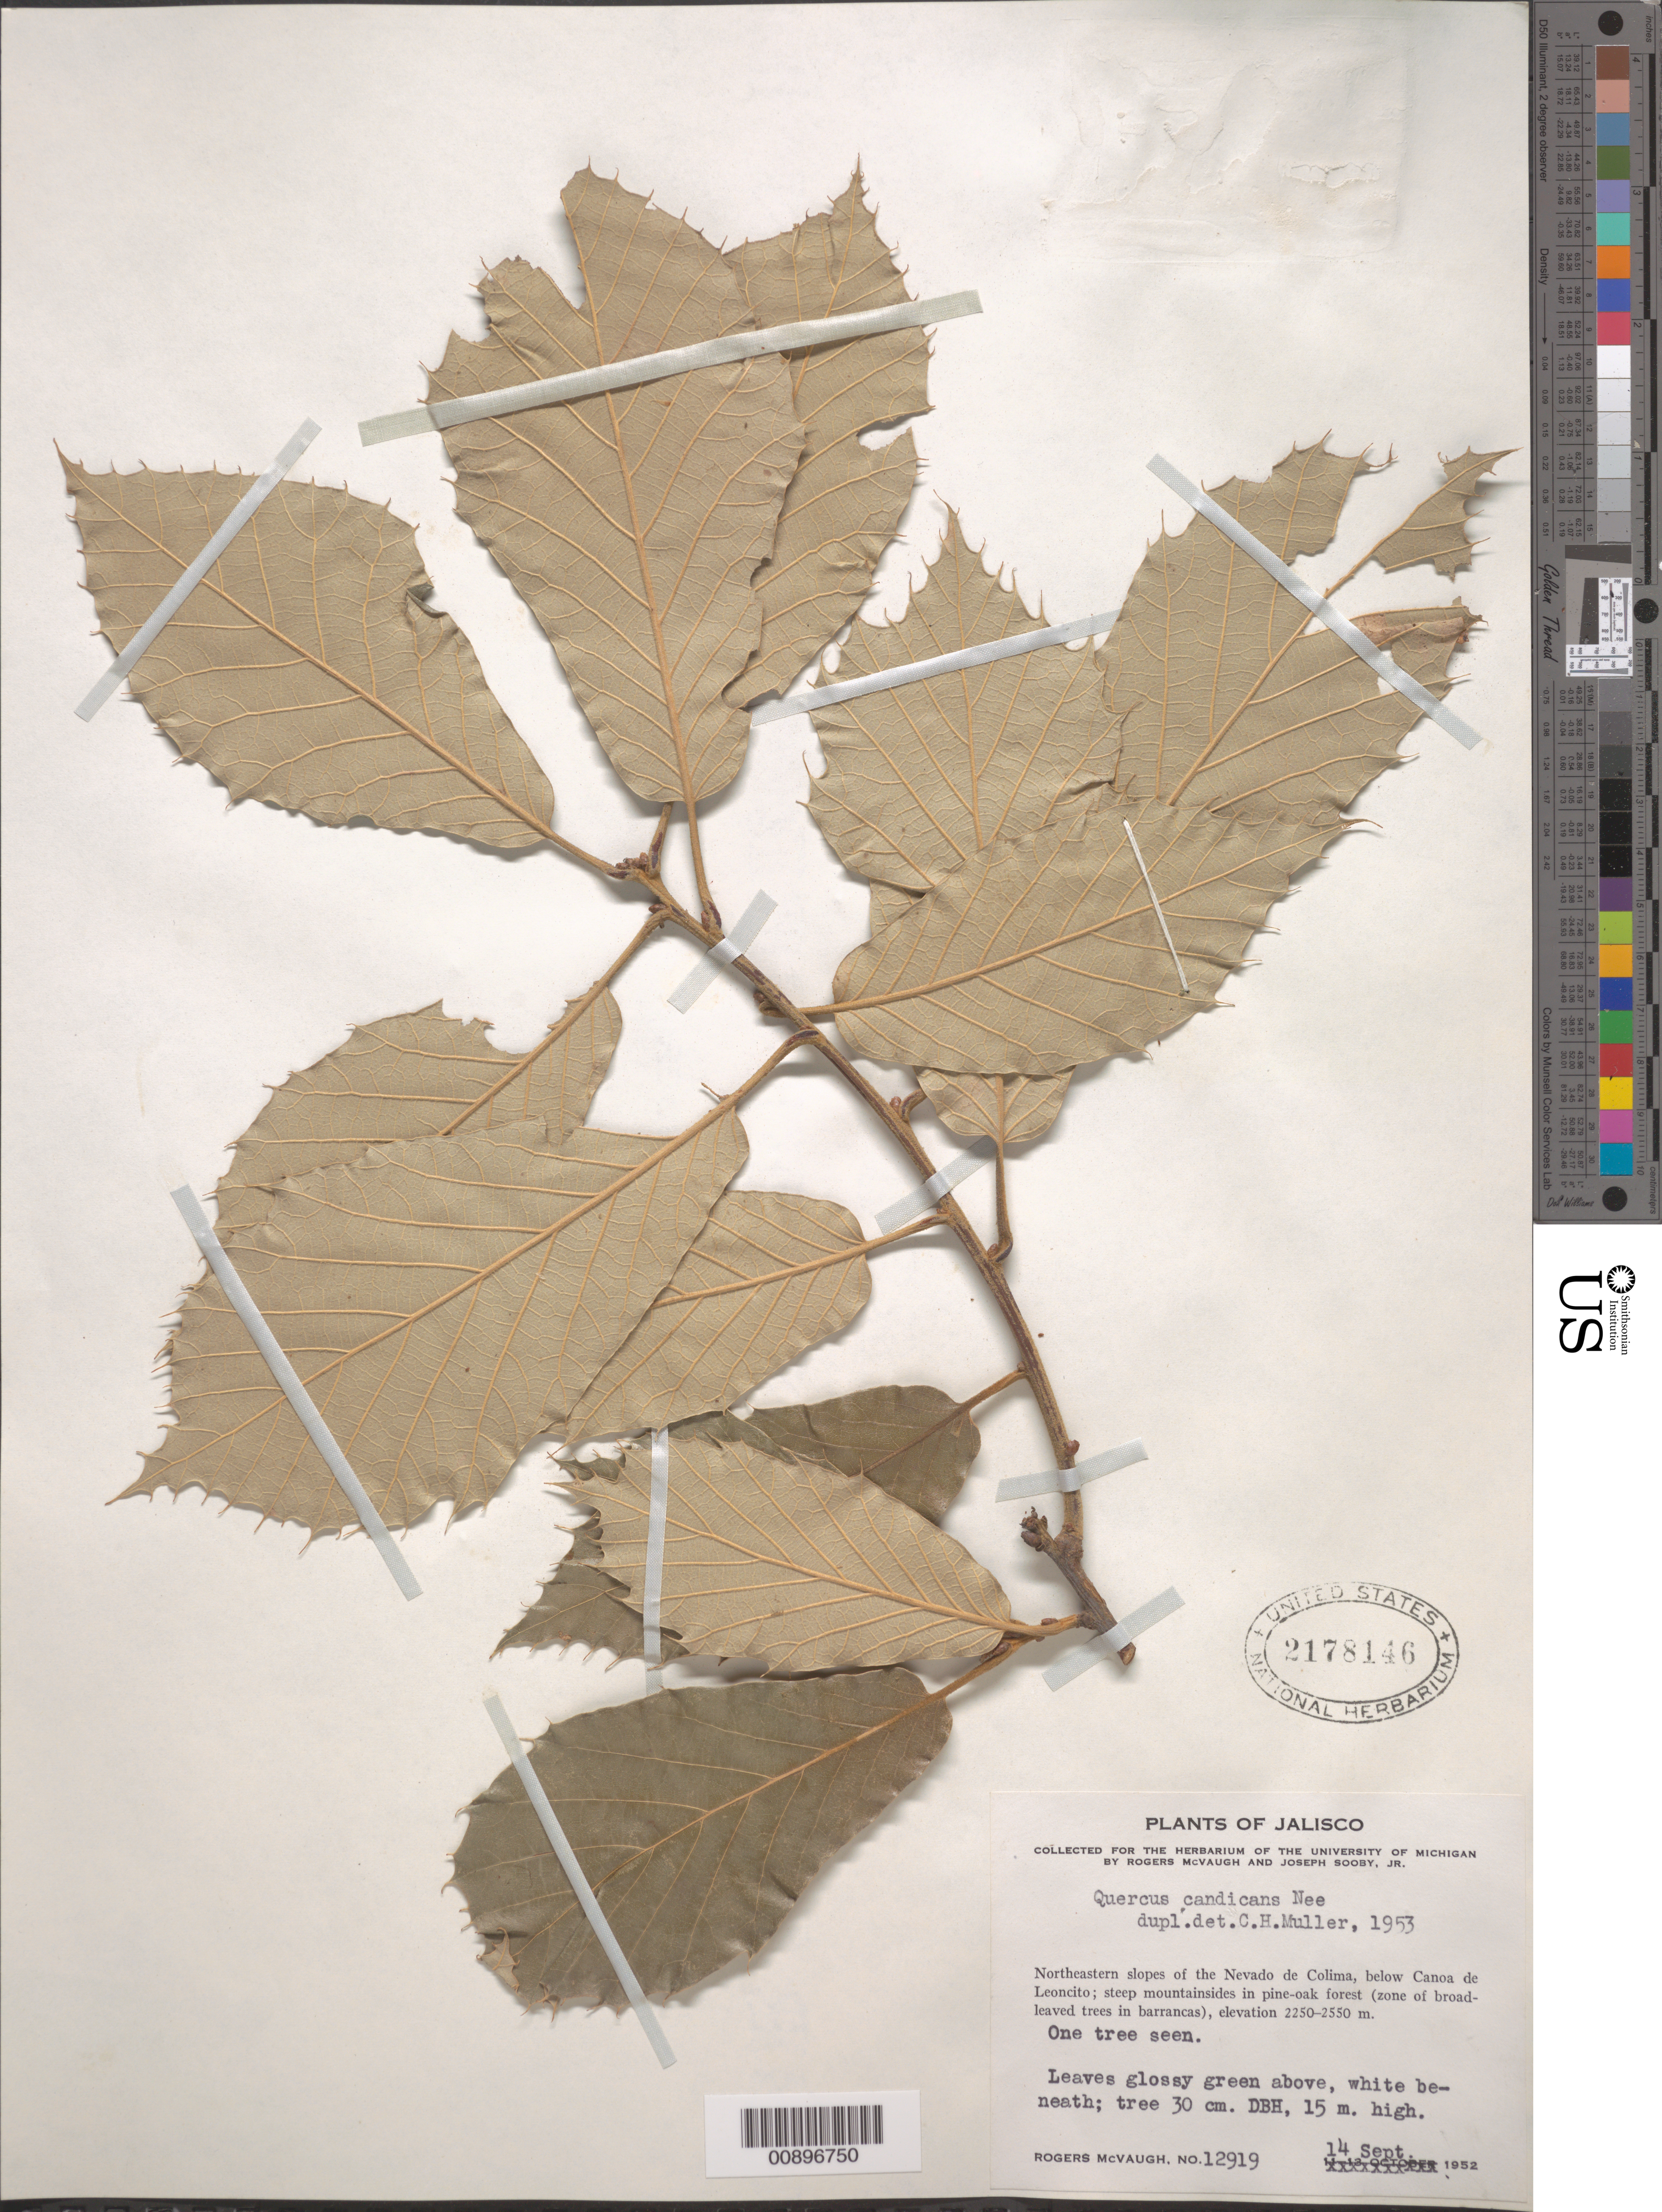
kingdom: Plantae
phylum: Tracheophyta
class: Magnoliopsida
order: Fagales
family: Fagaceae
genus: Quercus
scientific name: Quercus candicans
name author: Née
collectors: R. McVaugh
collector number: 12919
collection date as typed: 14 Sep 1952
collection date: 1952-09-14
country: Mexico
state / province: Jalisco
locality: Northern slopes of the Nevado de Colima, below Canoa de Leoncito.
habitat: Steep moountainsides in pine-oak forest (zone of broad-leaved trees in barrancas).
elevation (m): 2550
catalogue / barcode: US 2178146